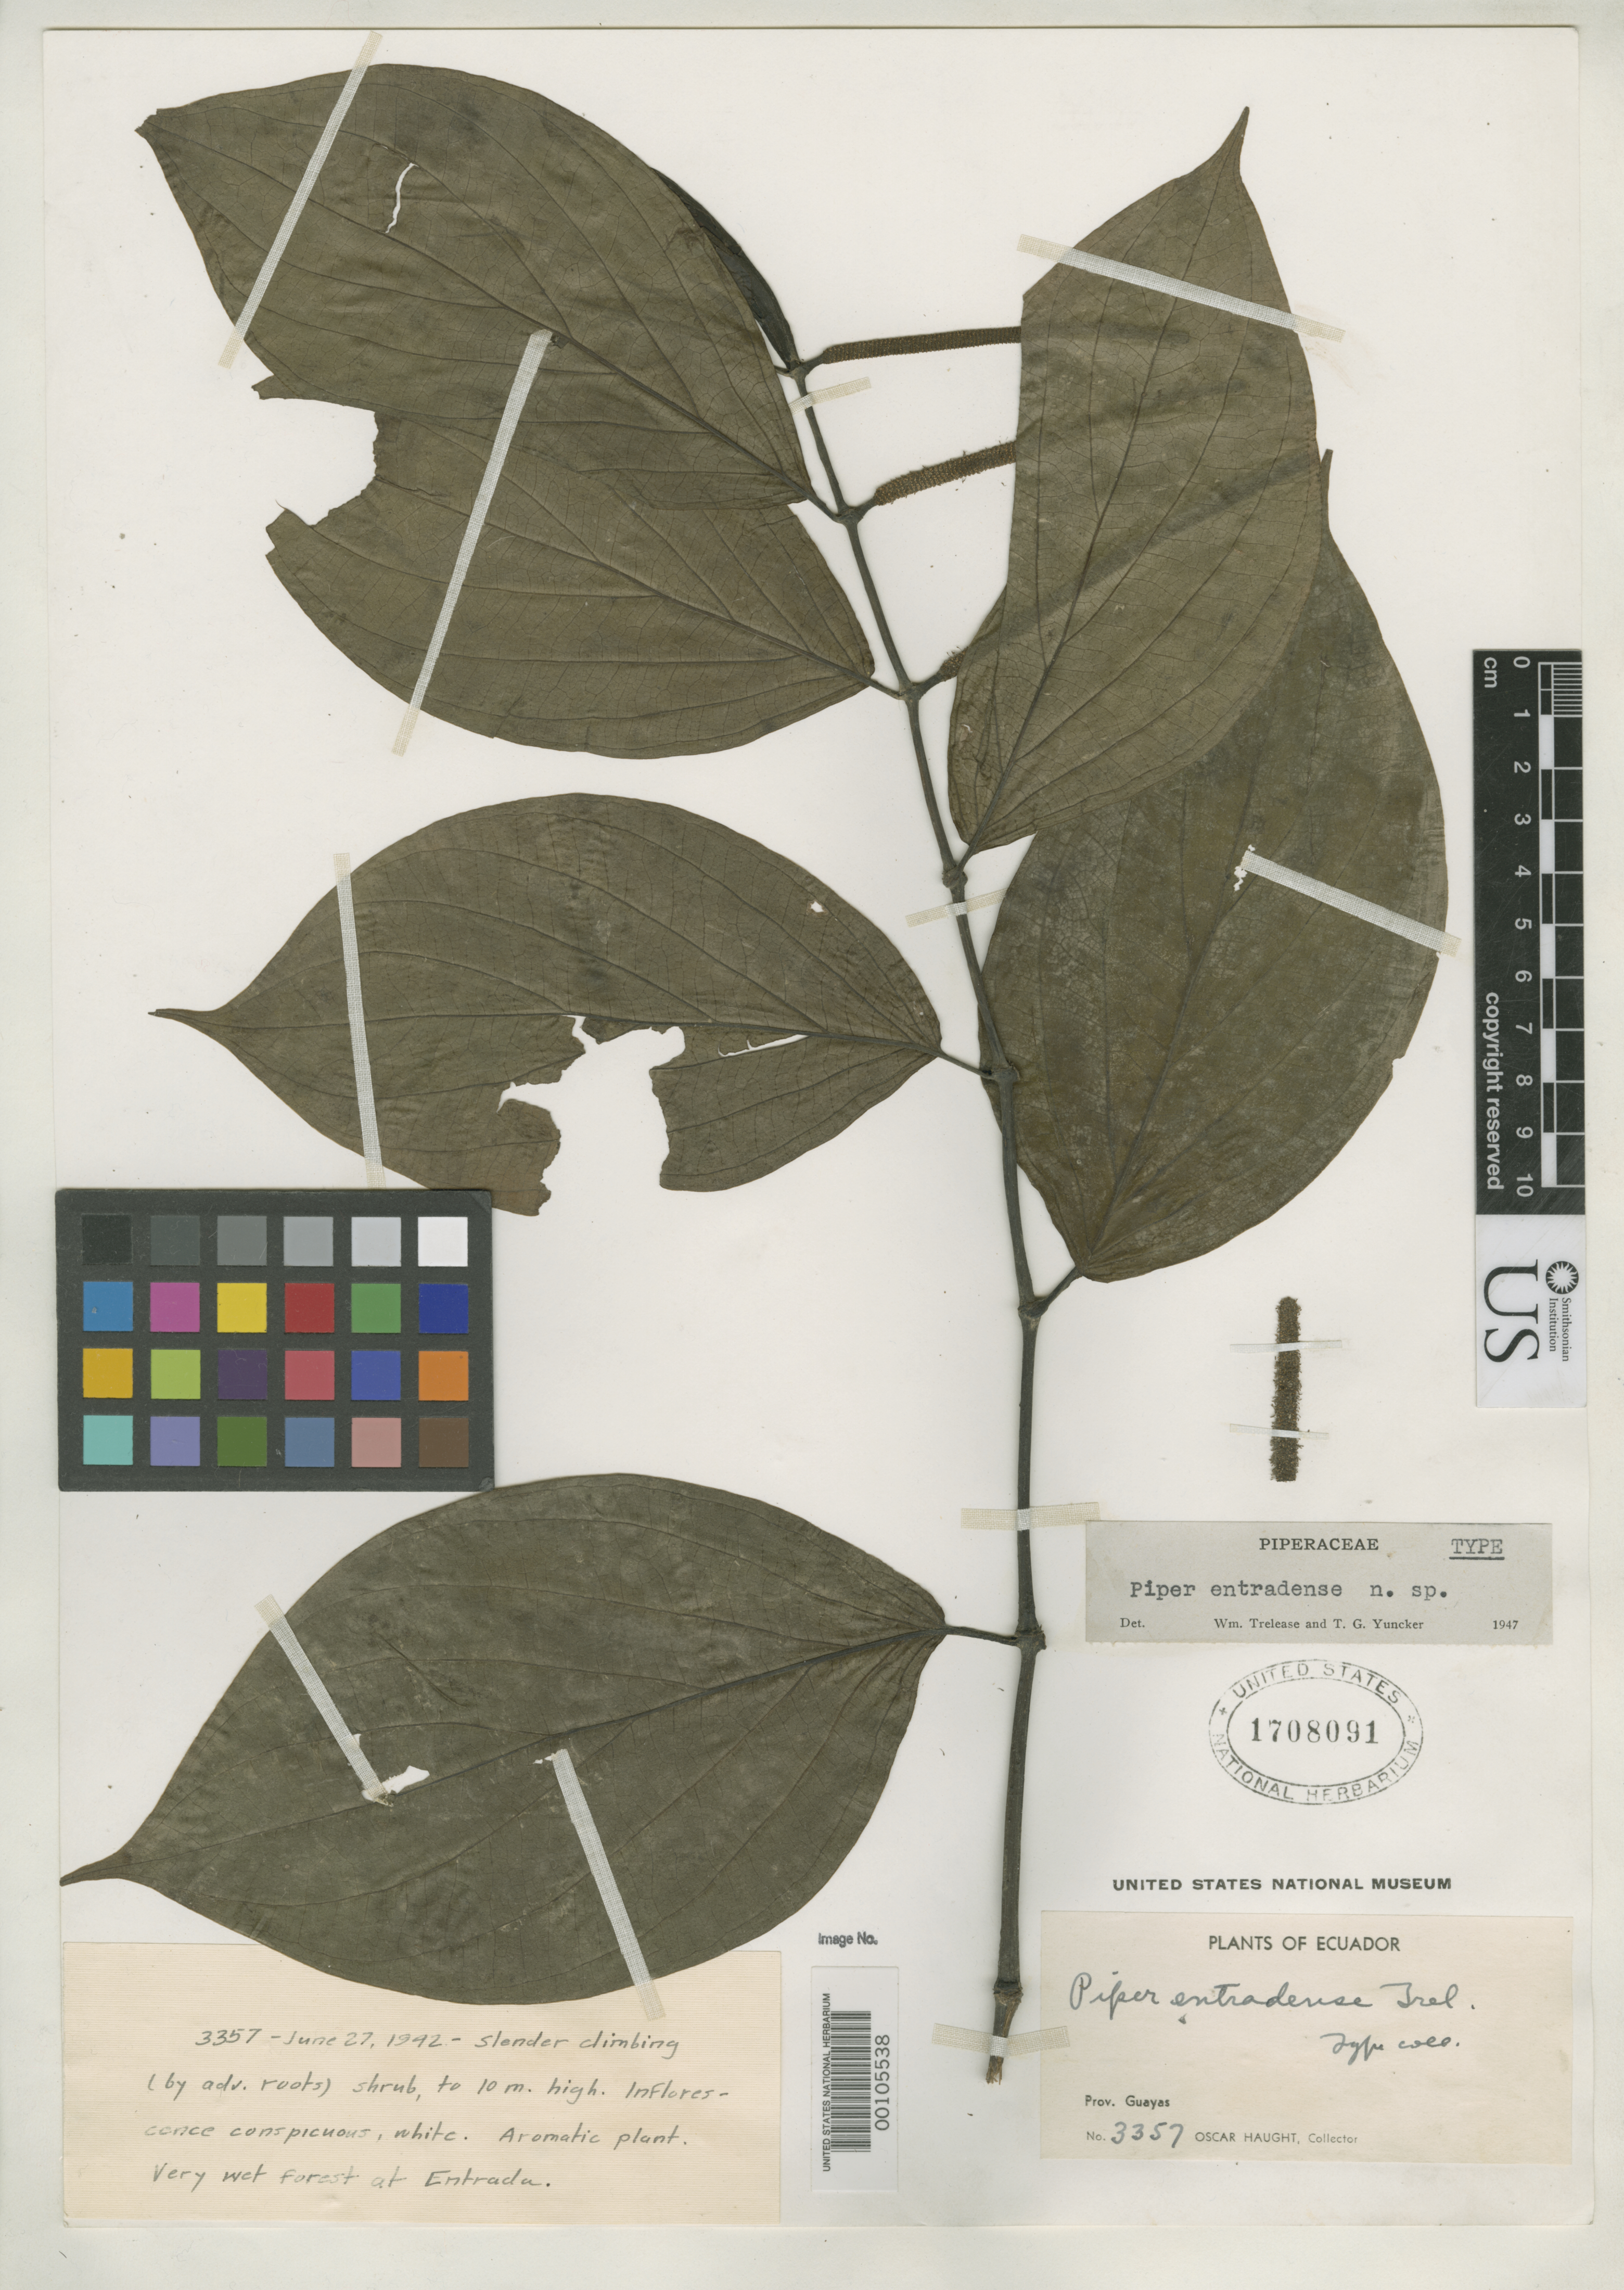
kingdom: Plantae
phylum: Tracheophyta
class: Magnoliopsida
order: Piperales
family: Piperaceae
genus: Piper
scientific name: Piper entradense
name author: Trel. & Yunck.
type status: Holotype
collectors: O. L. Haught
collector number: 3357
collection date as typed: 27 Jun 1942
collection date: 1942-06-27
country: Ecuador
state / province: Guayas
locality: Entrada.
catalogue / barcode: US 1708091